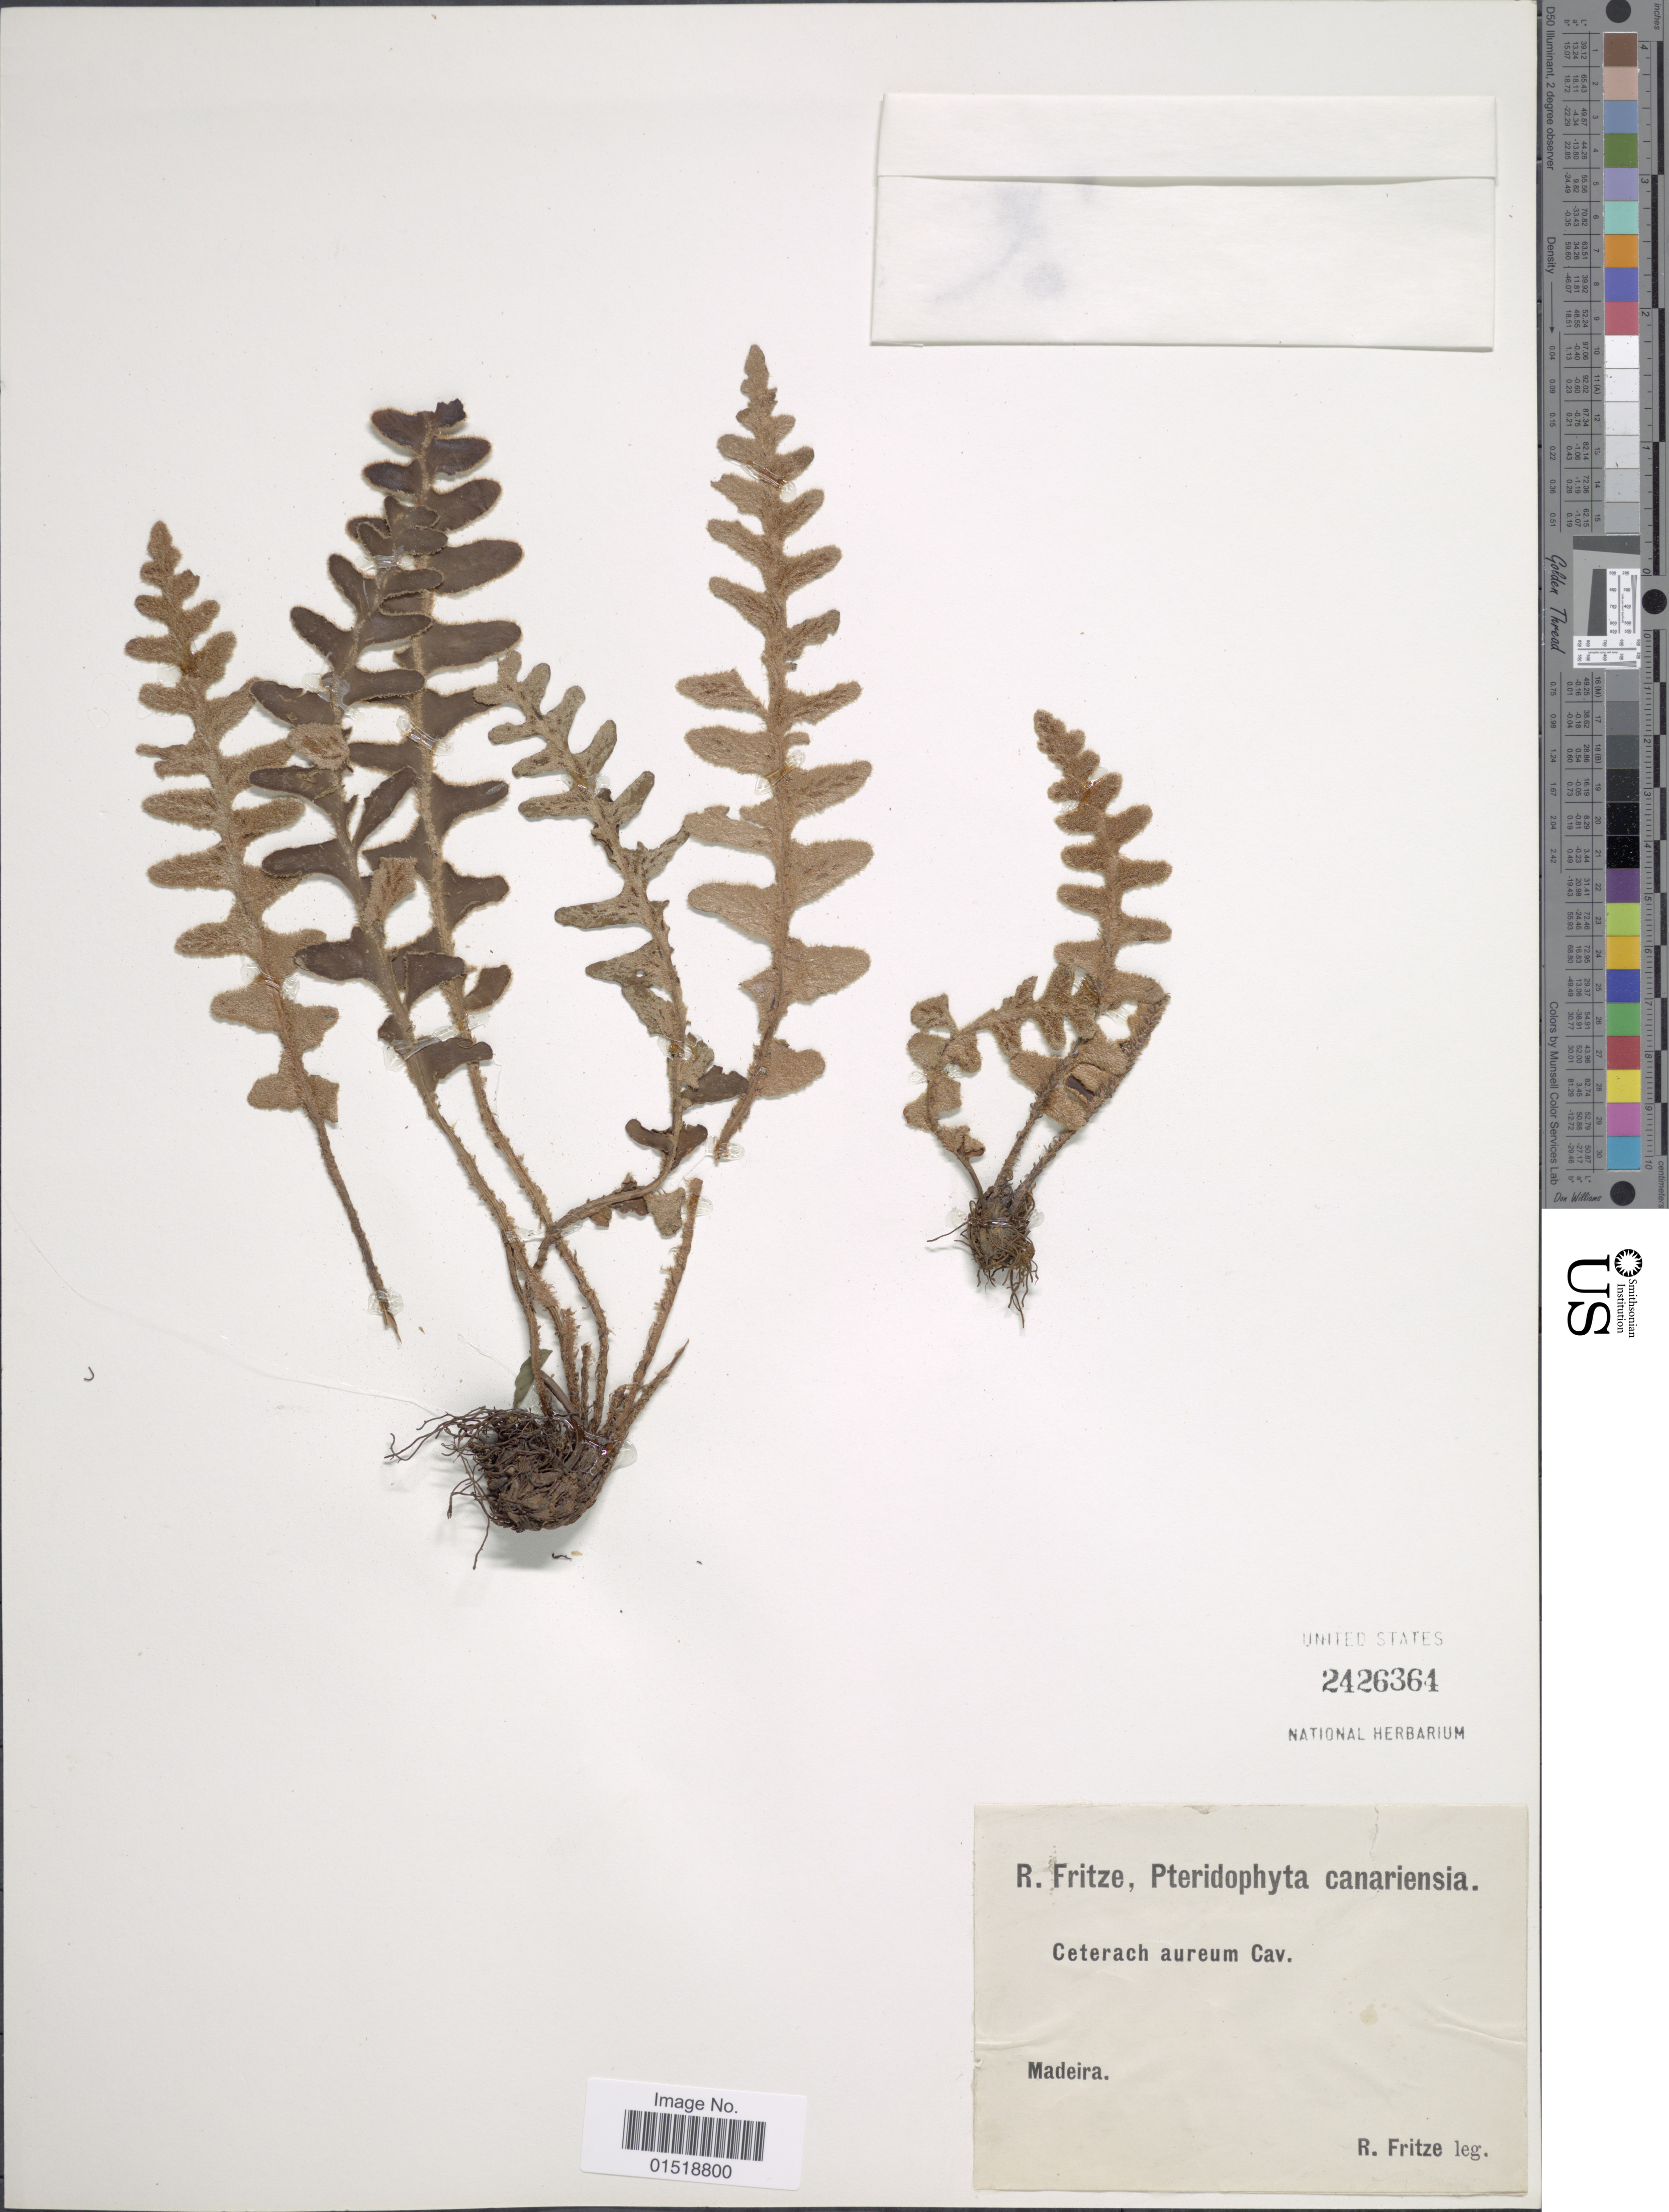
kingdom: Plantae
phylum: Tracheophyta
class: Polypodiopsida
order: Polypodiales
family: Aspleniaceae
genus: Asplenium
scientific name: Asplenium aureum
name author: Cav.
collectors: R. Fritze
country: Portugal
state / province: Madeira (Aut. Reg.)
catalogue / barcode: US 2426364